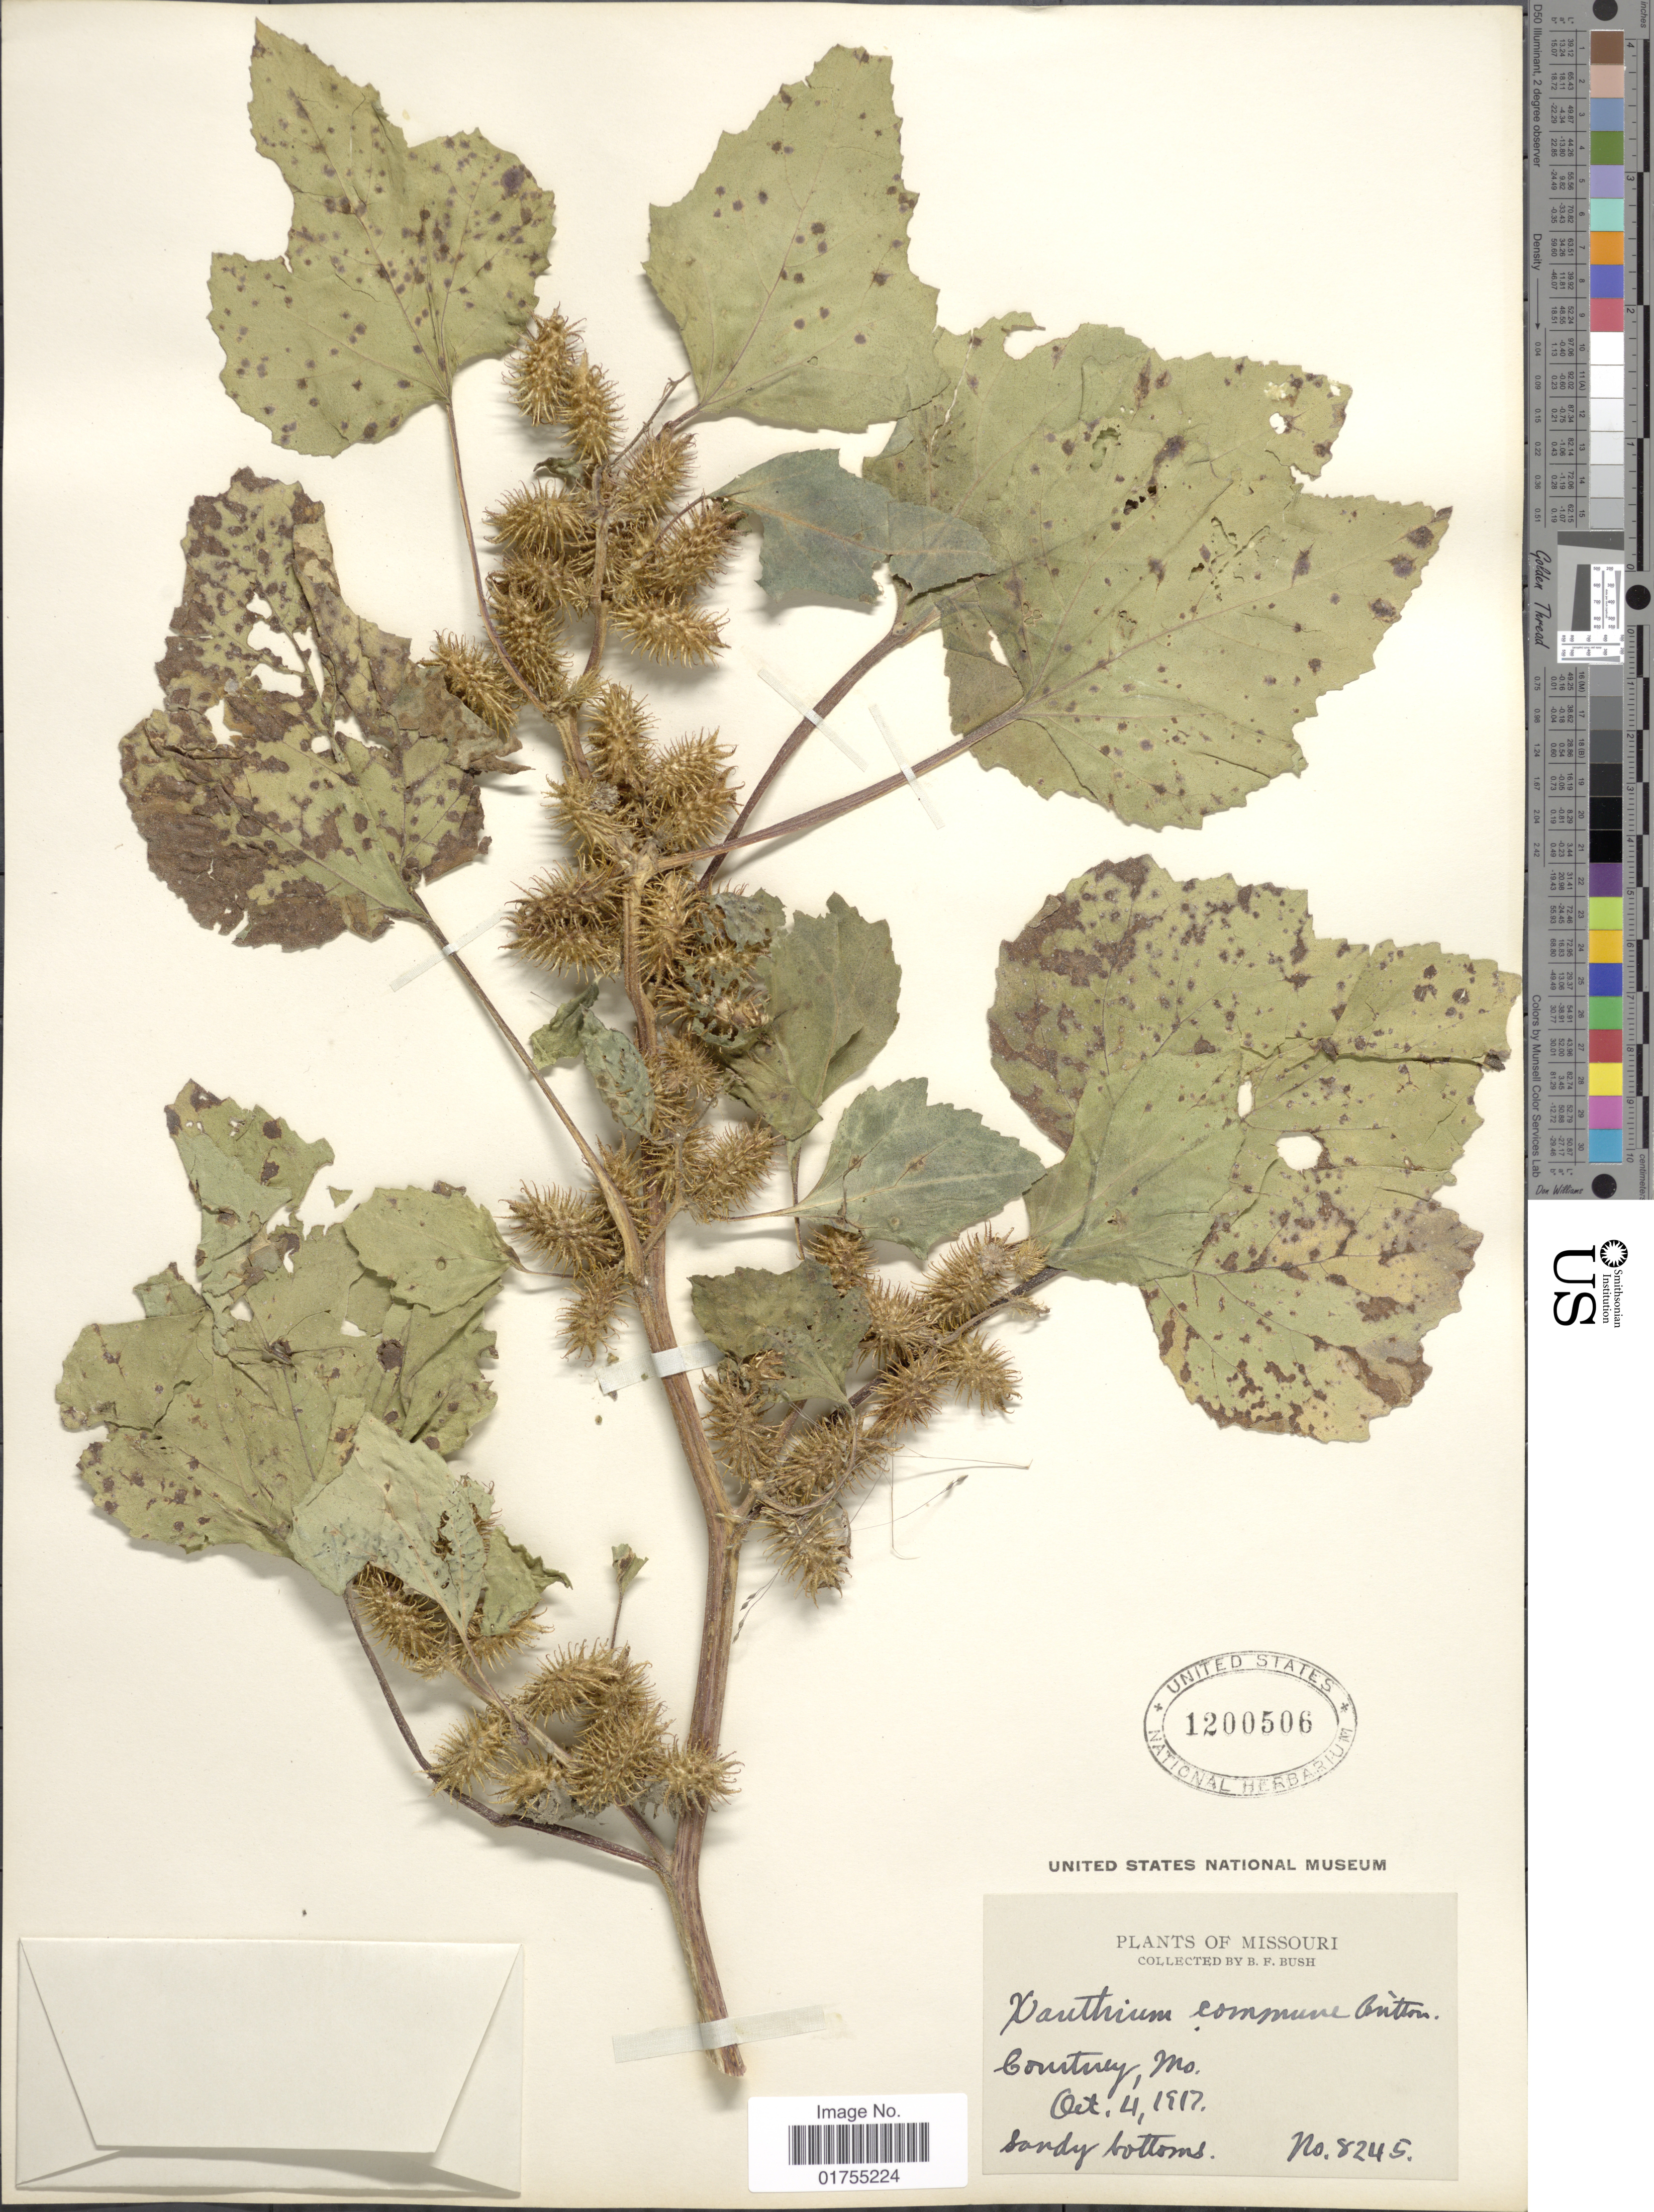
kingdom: Plantae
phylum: Tracheophyta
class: Magnoliopsida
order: Asterales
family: Asteraceae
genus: Xanthium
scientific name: Xanthium strumarium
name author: L.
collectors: B. F. Bush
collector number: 8245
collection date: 1917-10-04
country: United States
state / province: Missouri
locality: Courtney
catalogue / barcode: US 1200506